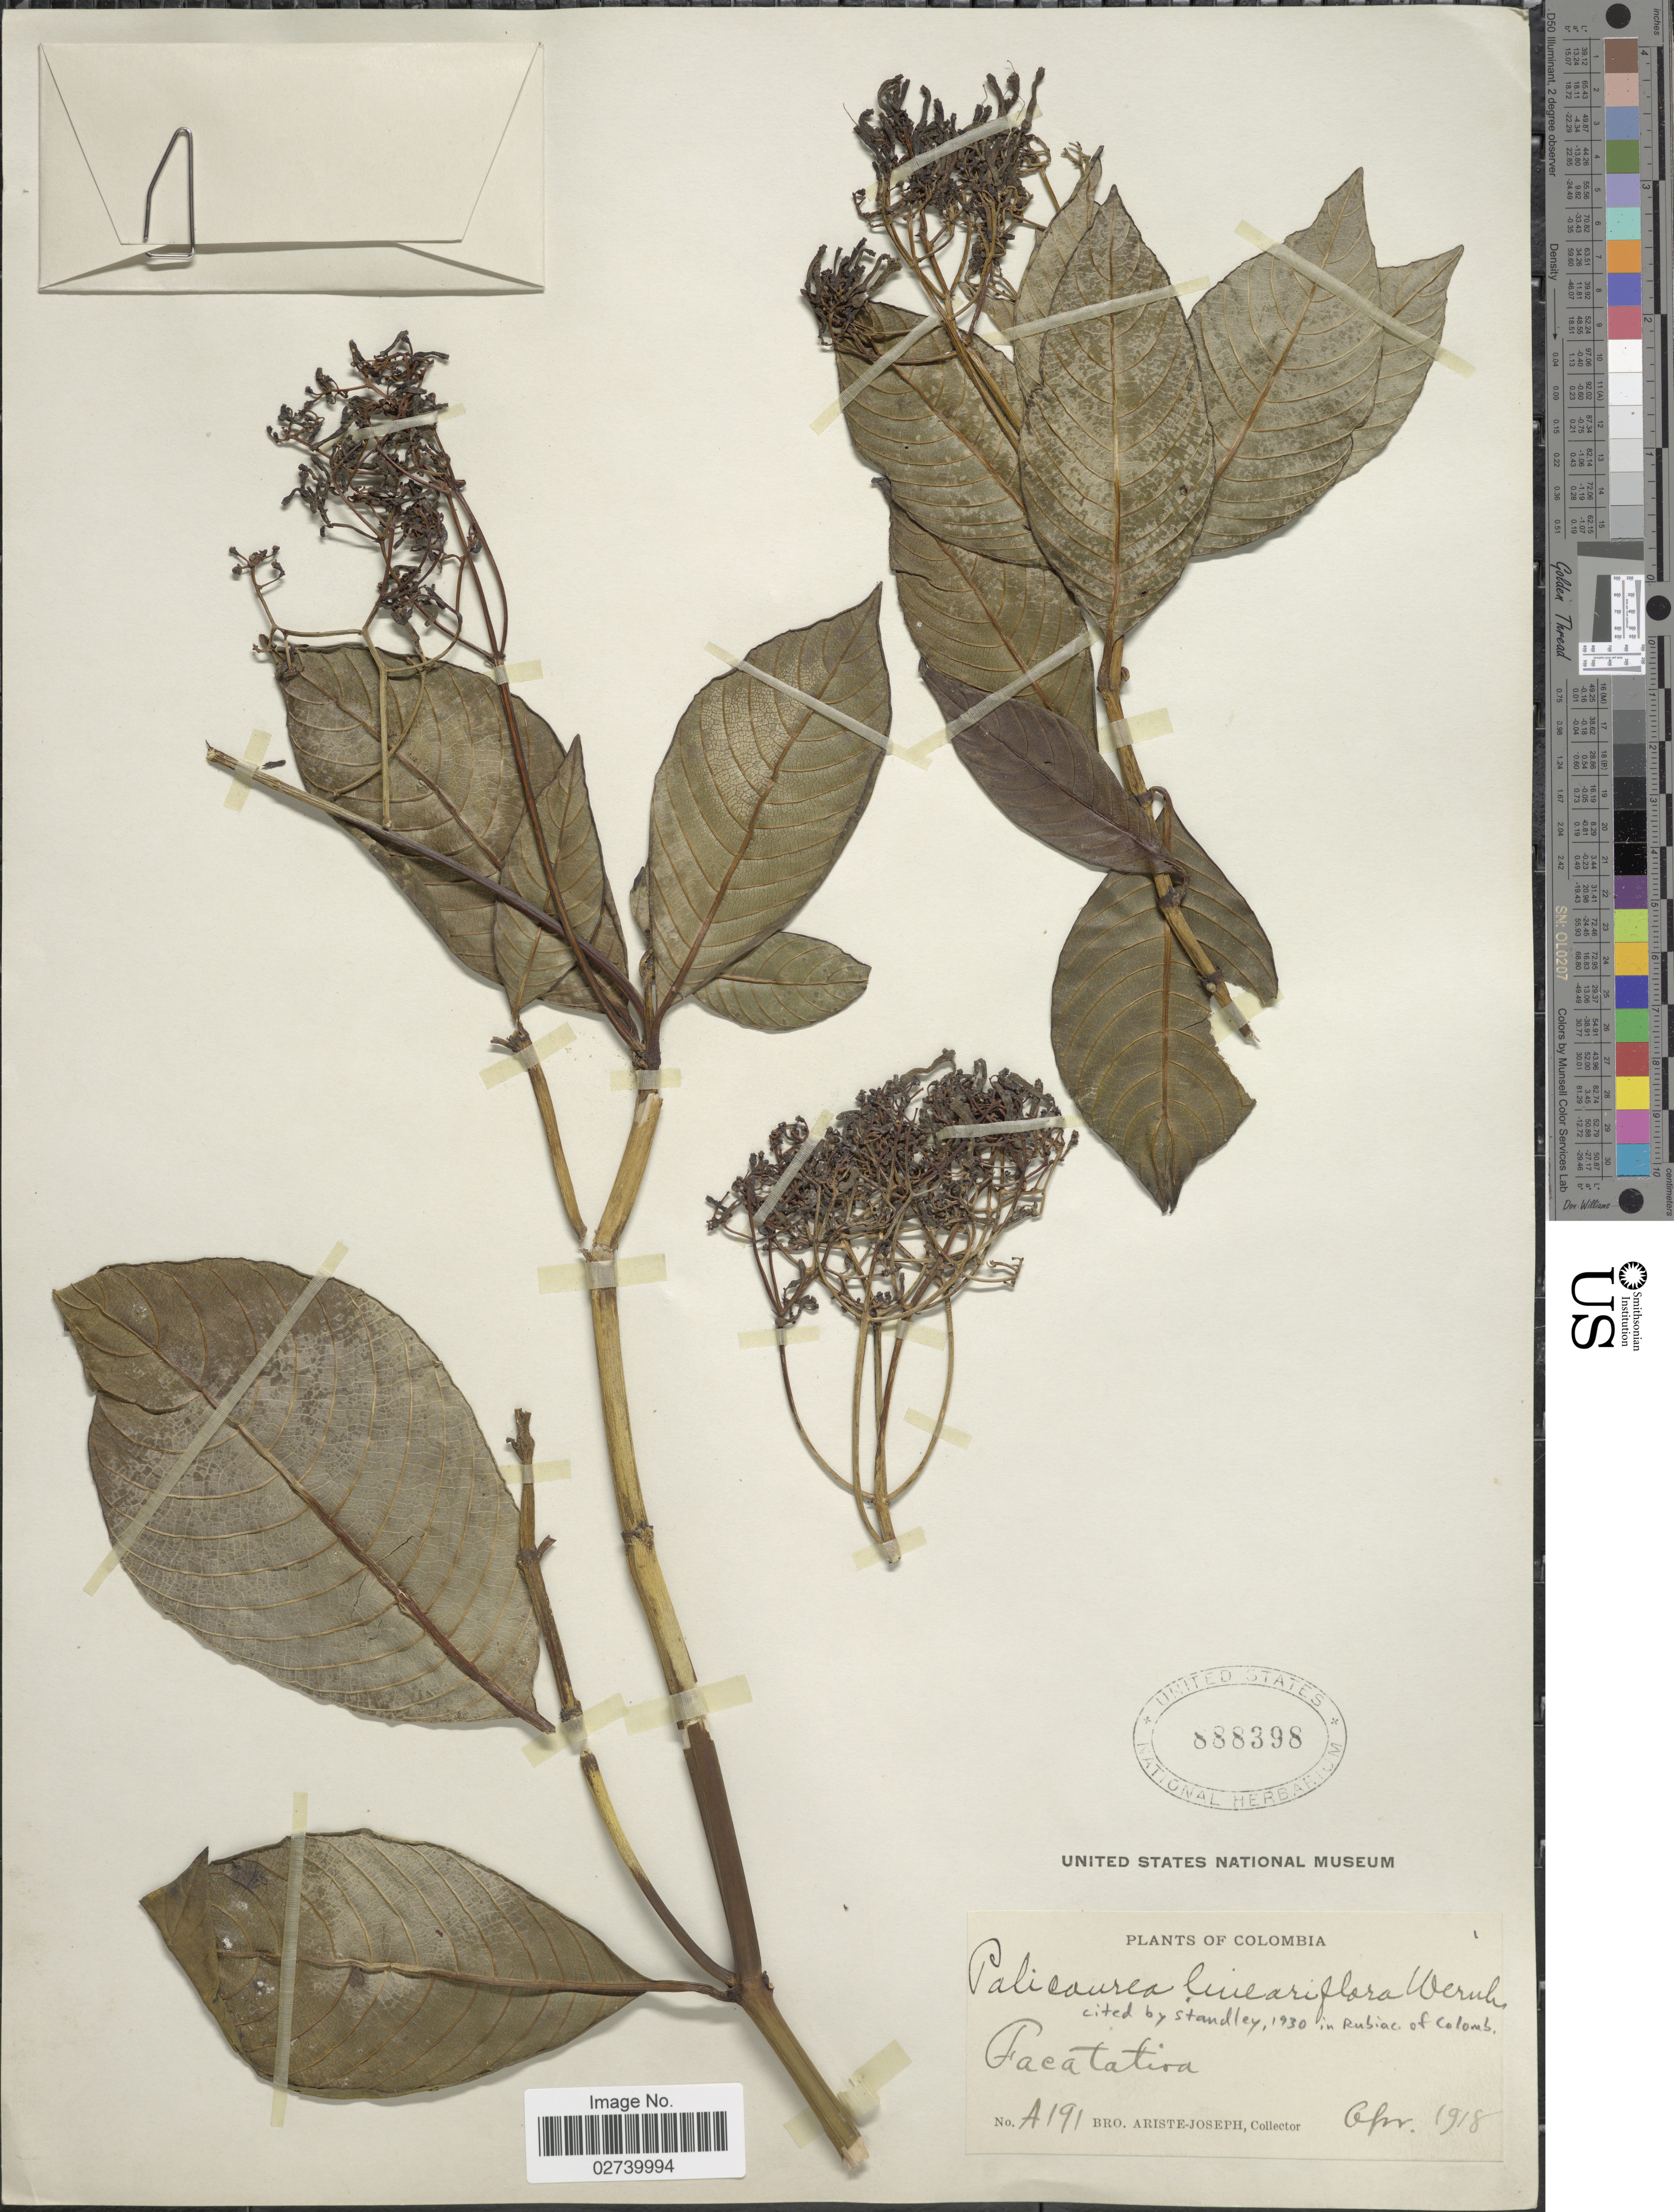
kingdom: Plantae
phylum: Tracheophyta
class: Magnoliopsida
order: Gentianales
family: Rubiaceae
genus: Palicourea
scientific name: Palicourea lineariflora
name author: Wernham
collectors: Bro. Ariste-Joseph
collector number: A191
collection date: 1918-04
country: Colombia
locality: Facatativa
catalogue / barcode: US 888398